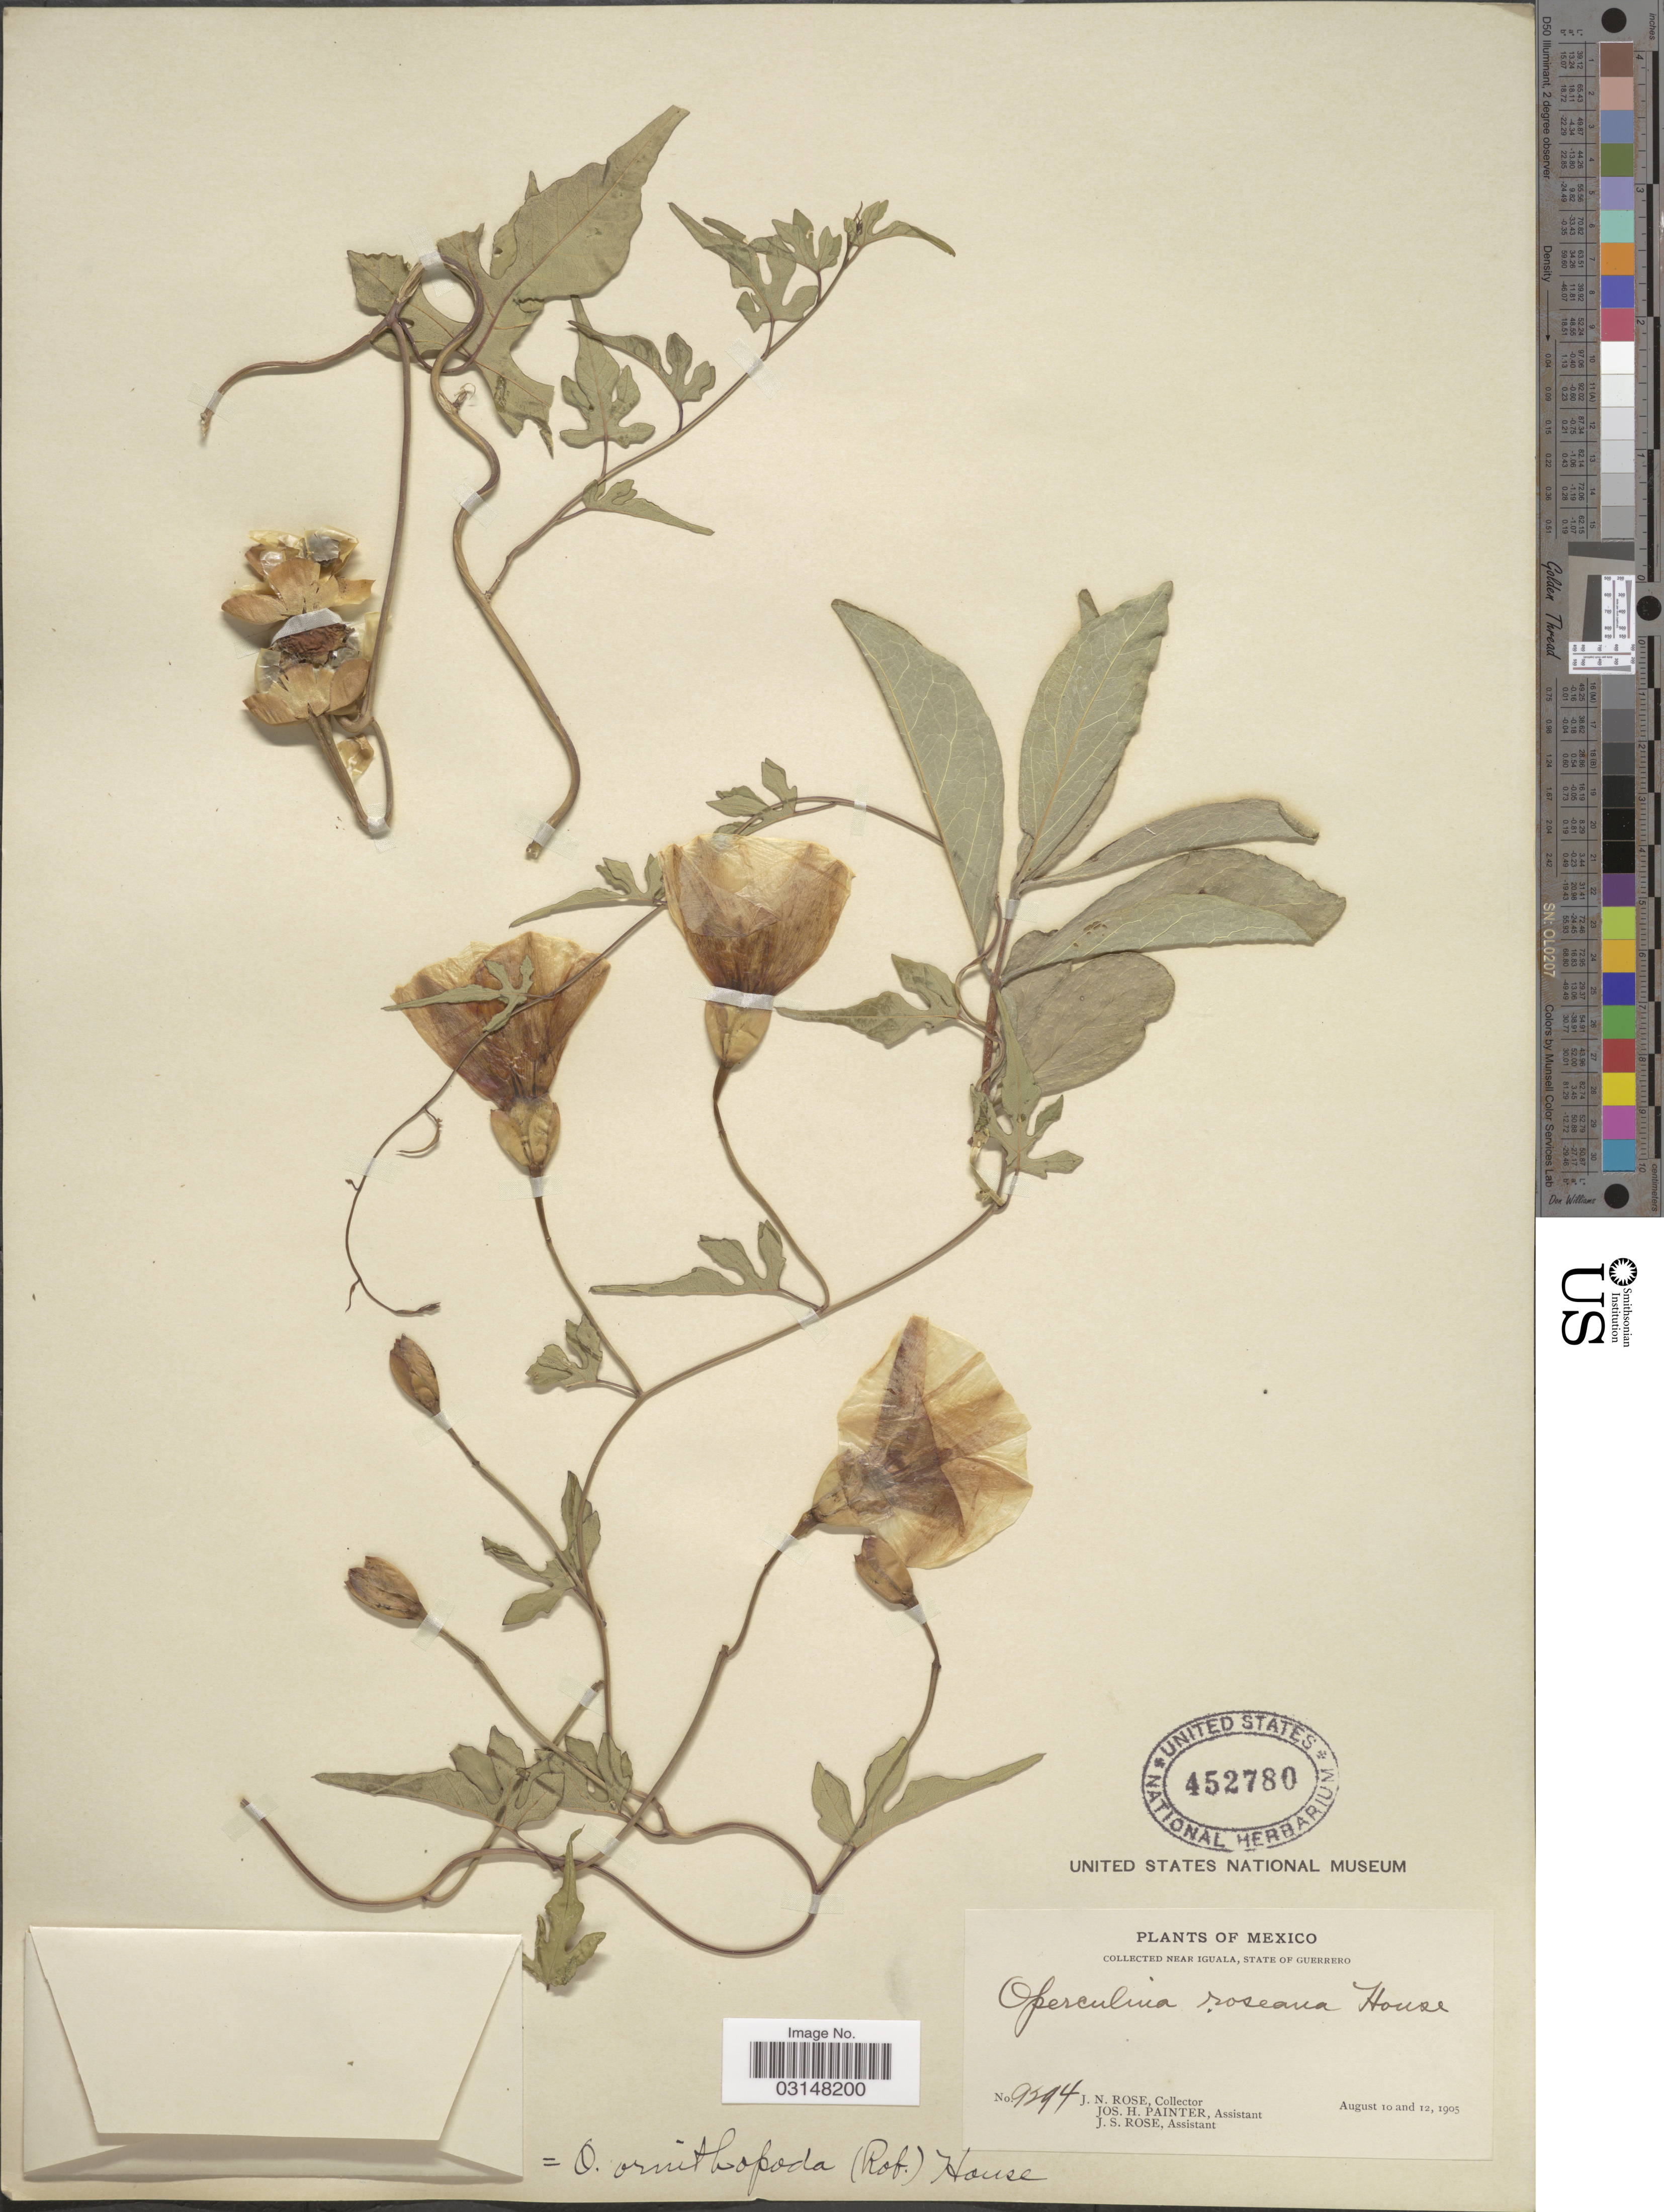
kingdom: Plantae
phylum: Tracheophyta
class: Magnoliopsida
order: Solanales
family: Convolvulaceae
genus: Operculina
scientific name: Operculina ornithopoda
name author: (B.L. Rob.) House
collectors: J. N. Rose, J. H. Painter & J. S. Rose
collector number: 9294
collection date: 1905-08-10/1905-08-12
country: Mexico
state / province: Guerrero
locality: Near Iguala.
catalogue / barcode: US 452780